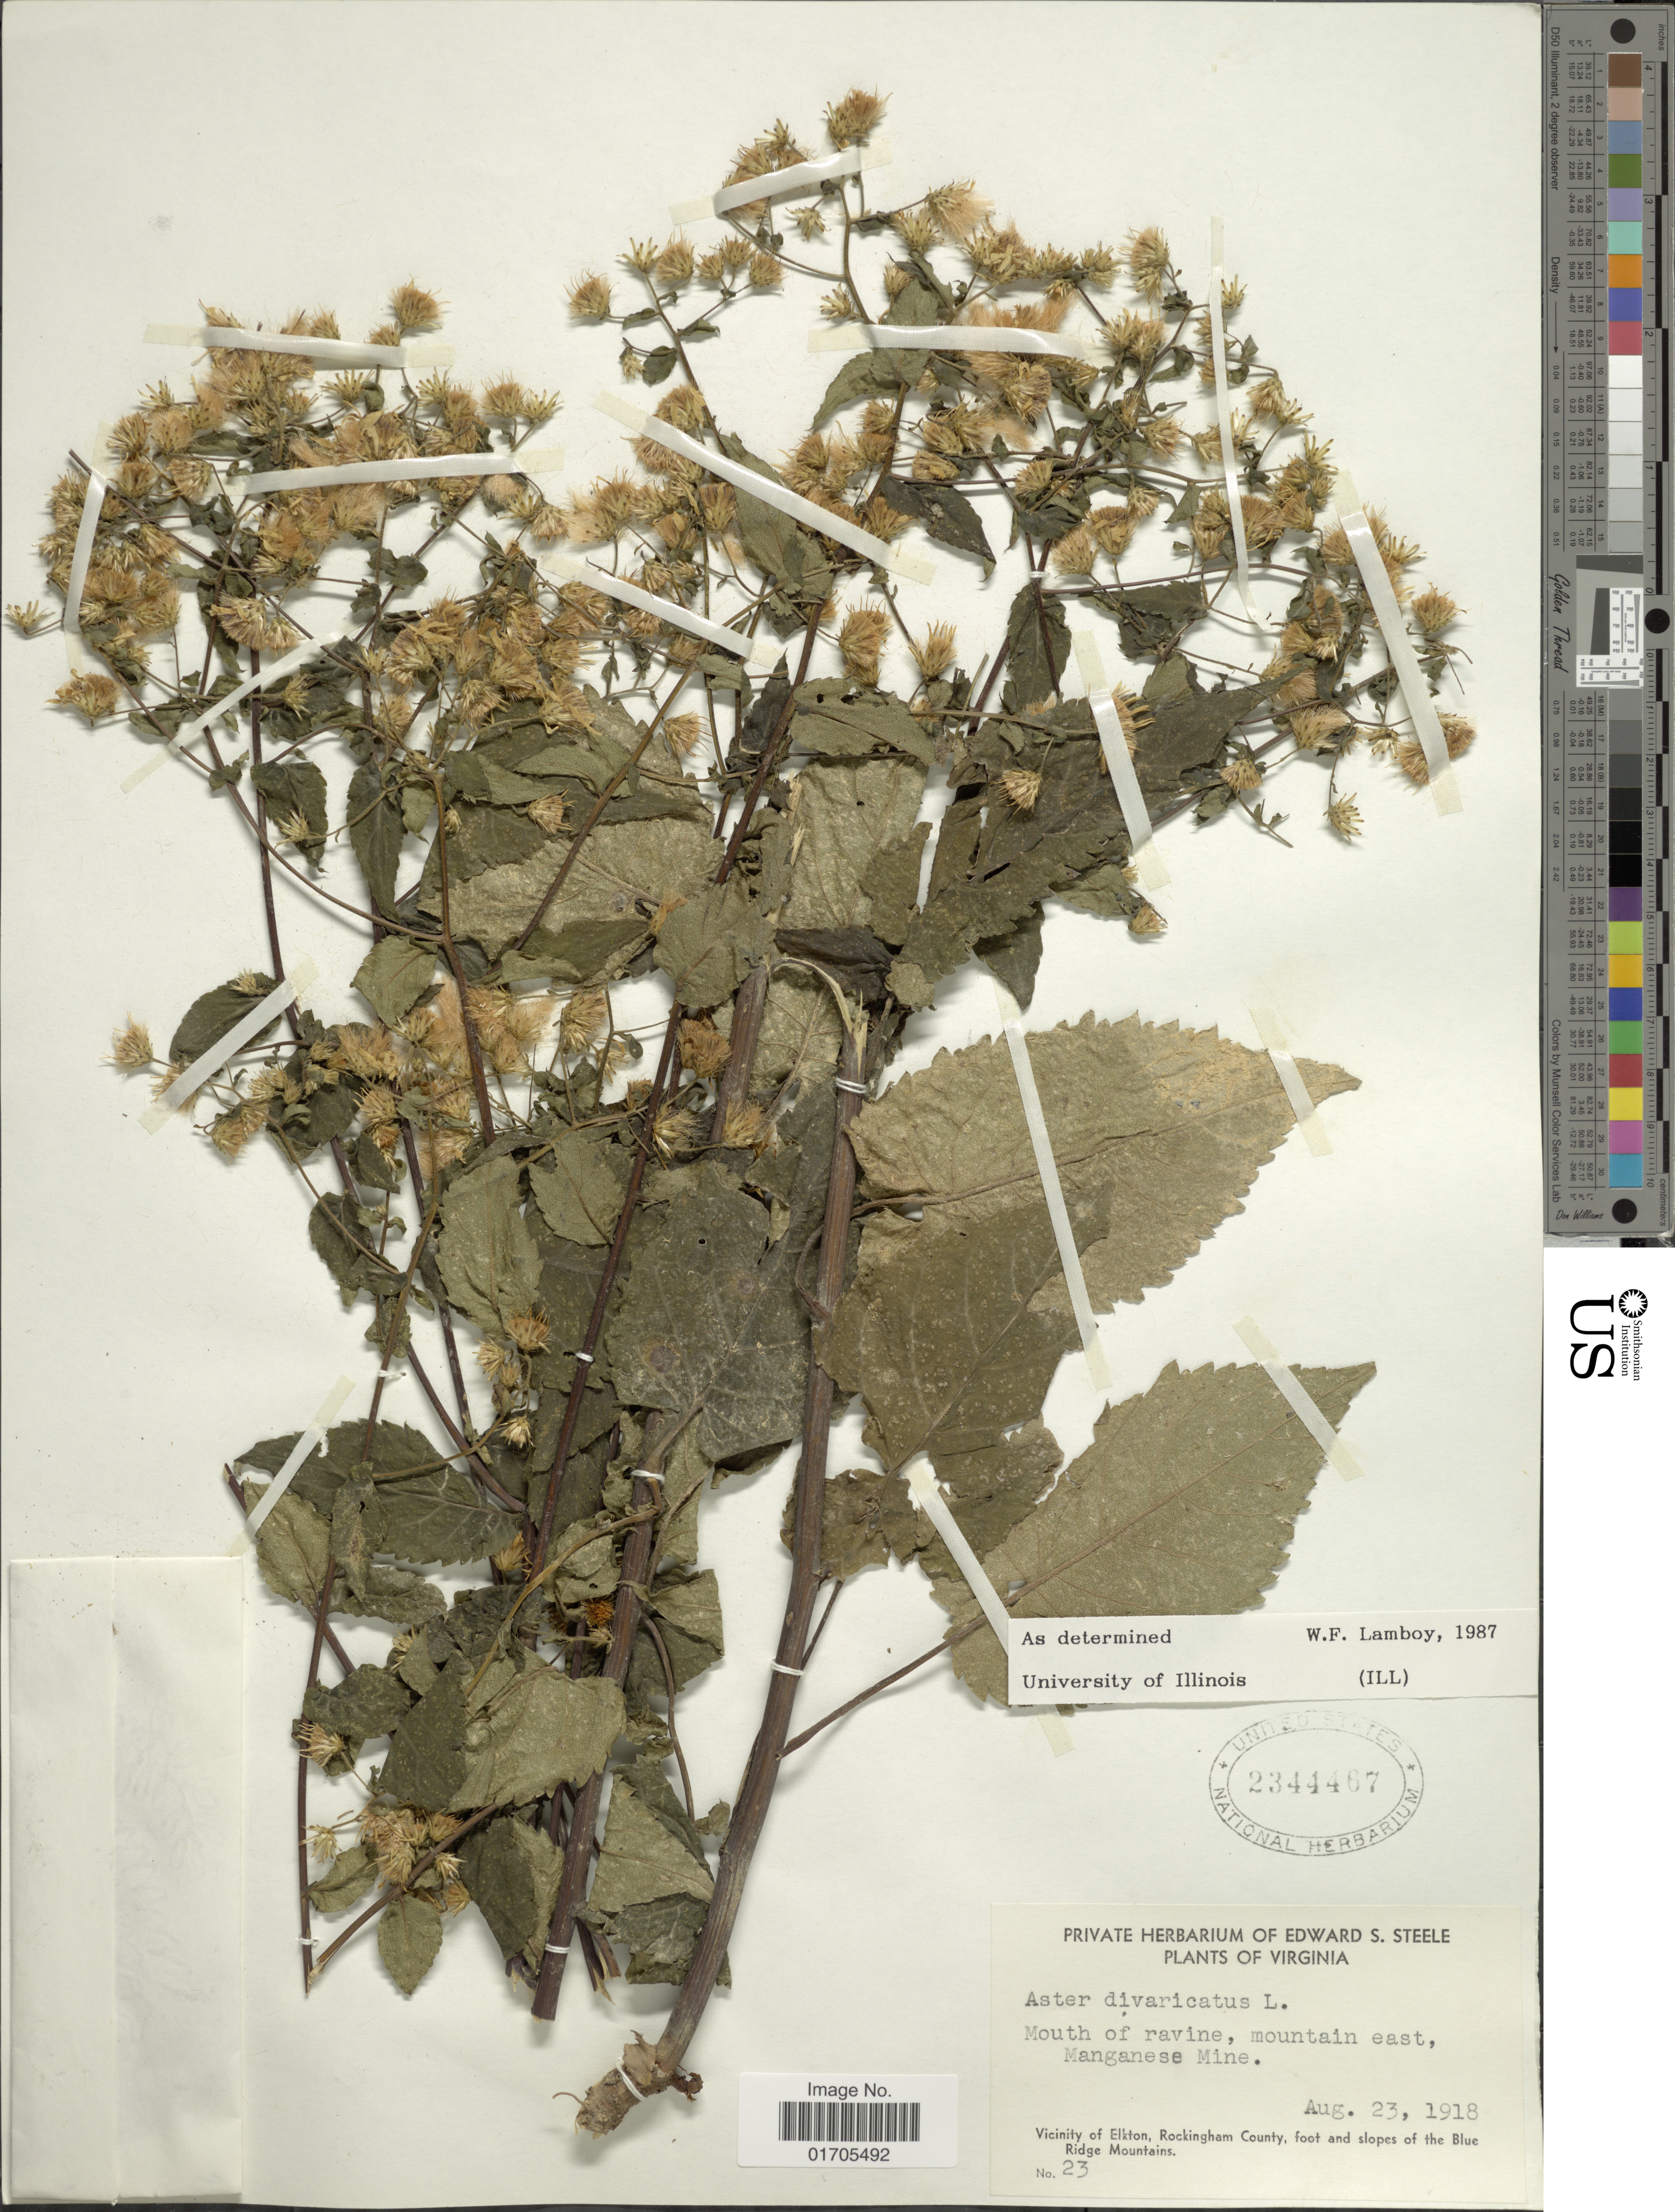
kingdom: Plantae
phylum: Tracheophyta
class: Magnoliopsida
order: Asterales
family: Asteraceae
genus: Eurybia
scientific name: Eurybia divaricata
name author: (L.) G.L. Nesom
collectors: ex herb. Edward S. Steele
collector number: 23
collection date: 1918-08-23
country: United States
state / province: Virginia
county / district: Rockingham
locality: Virginia. Mouth of ravine, mountain east, Manganese Mine. Vicinity of Elkton, Rockingham County, foot and slopes of the Blue Ridge Mountains.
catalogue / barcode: US 2344467